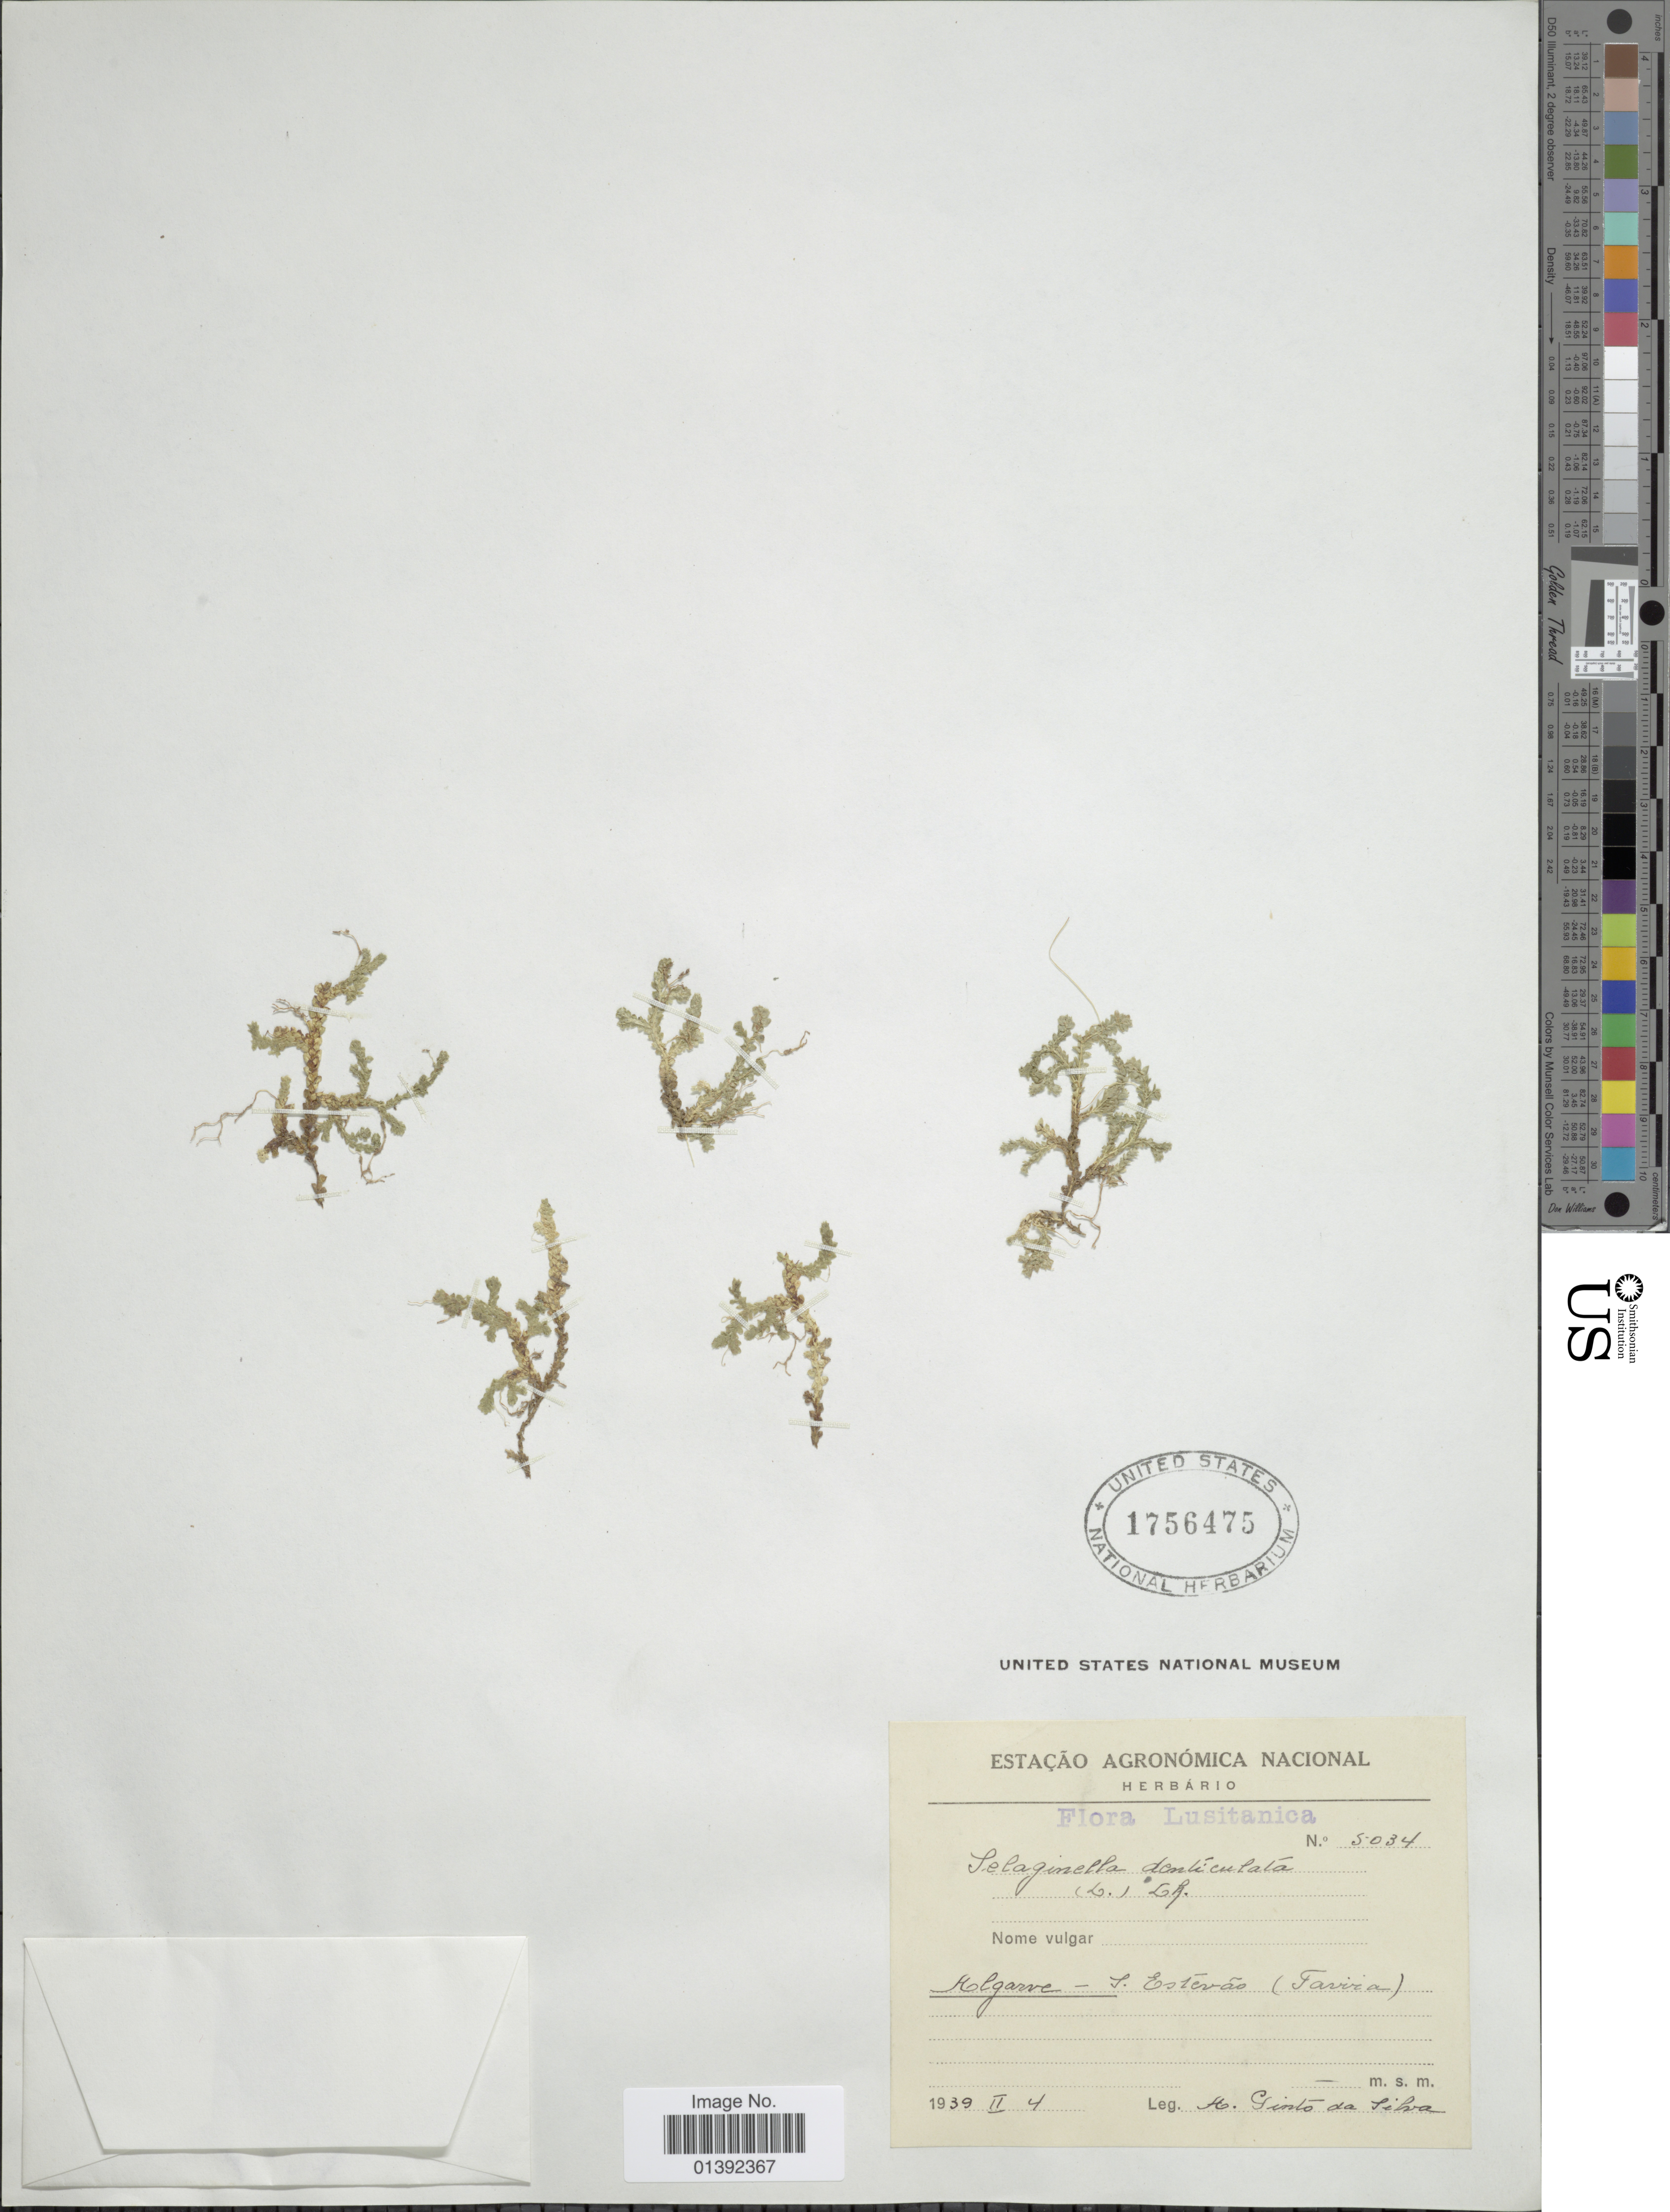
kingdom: Plantae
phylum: Tracheophyta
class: Lycopodiopsida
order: Selaginellales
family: Selaginellaceae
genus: Selaginella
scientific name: Selaginella denticulata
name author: (L.) Spring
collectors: A. Gints De Silva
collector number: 5034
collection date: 1939-02-04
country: Portugal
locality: Lusitanica, Algarve, S. Estevas (Favivia) [interpreted]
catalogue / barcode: US 1756475